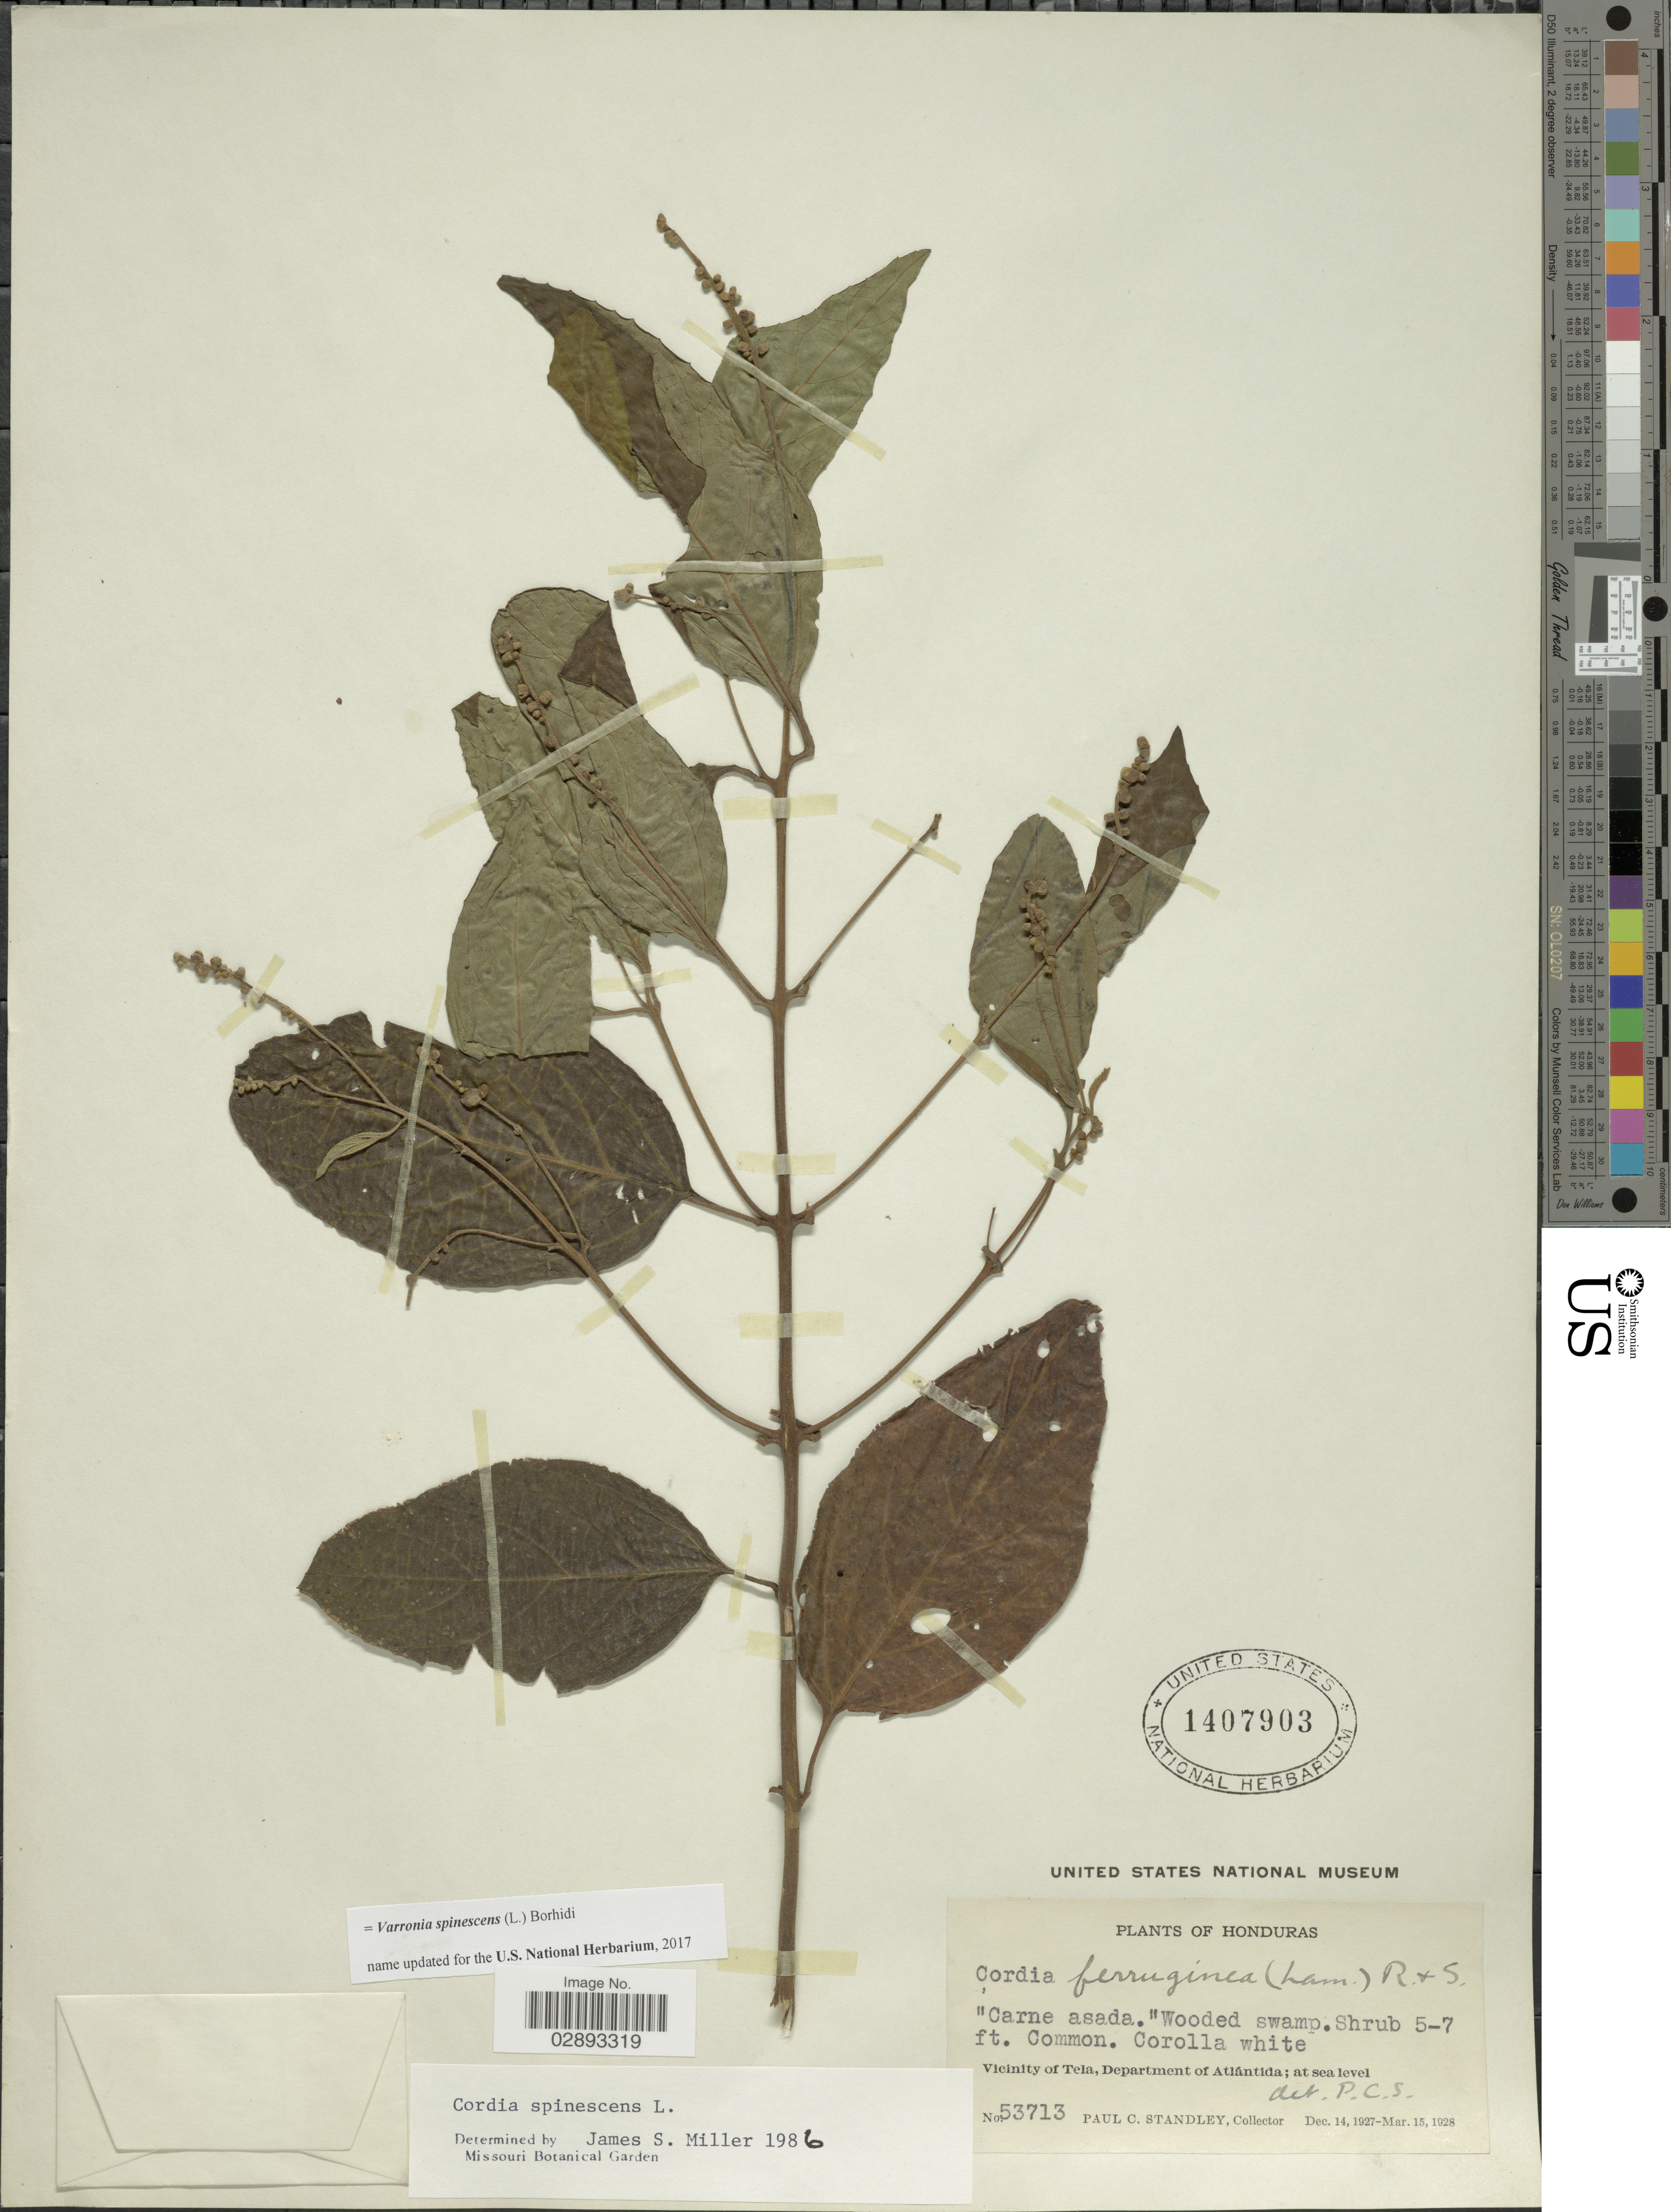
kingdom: Plantae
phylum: Tracheophyta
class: Magnoliopsida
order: Boraginales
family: Cordiaceae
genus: Varronia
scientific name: Varronia spinescens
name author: (L.) Borhidi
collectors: P. C. Standley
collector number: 53713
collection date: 1927-12-14/1928-03-15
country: Honduras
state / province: Atlántida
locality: Vicinity of Tela, Department of Atlántida.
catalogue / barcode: US 1407903